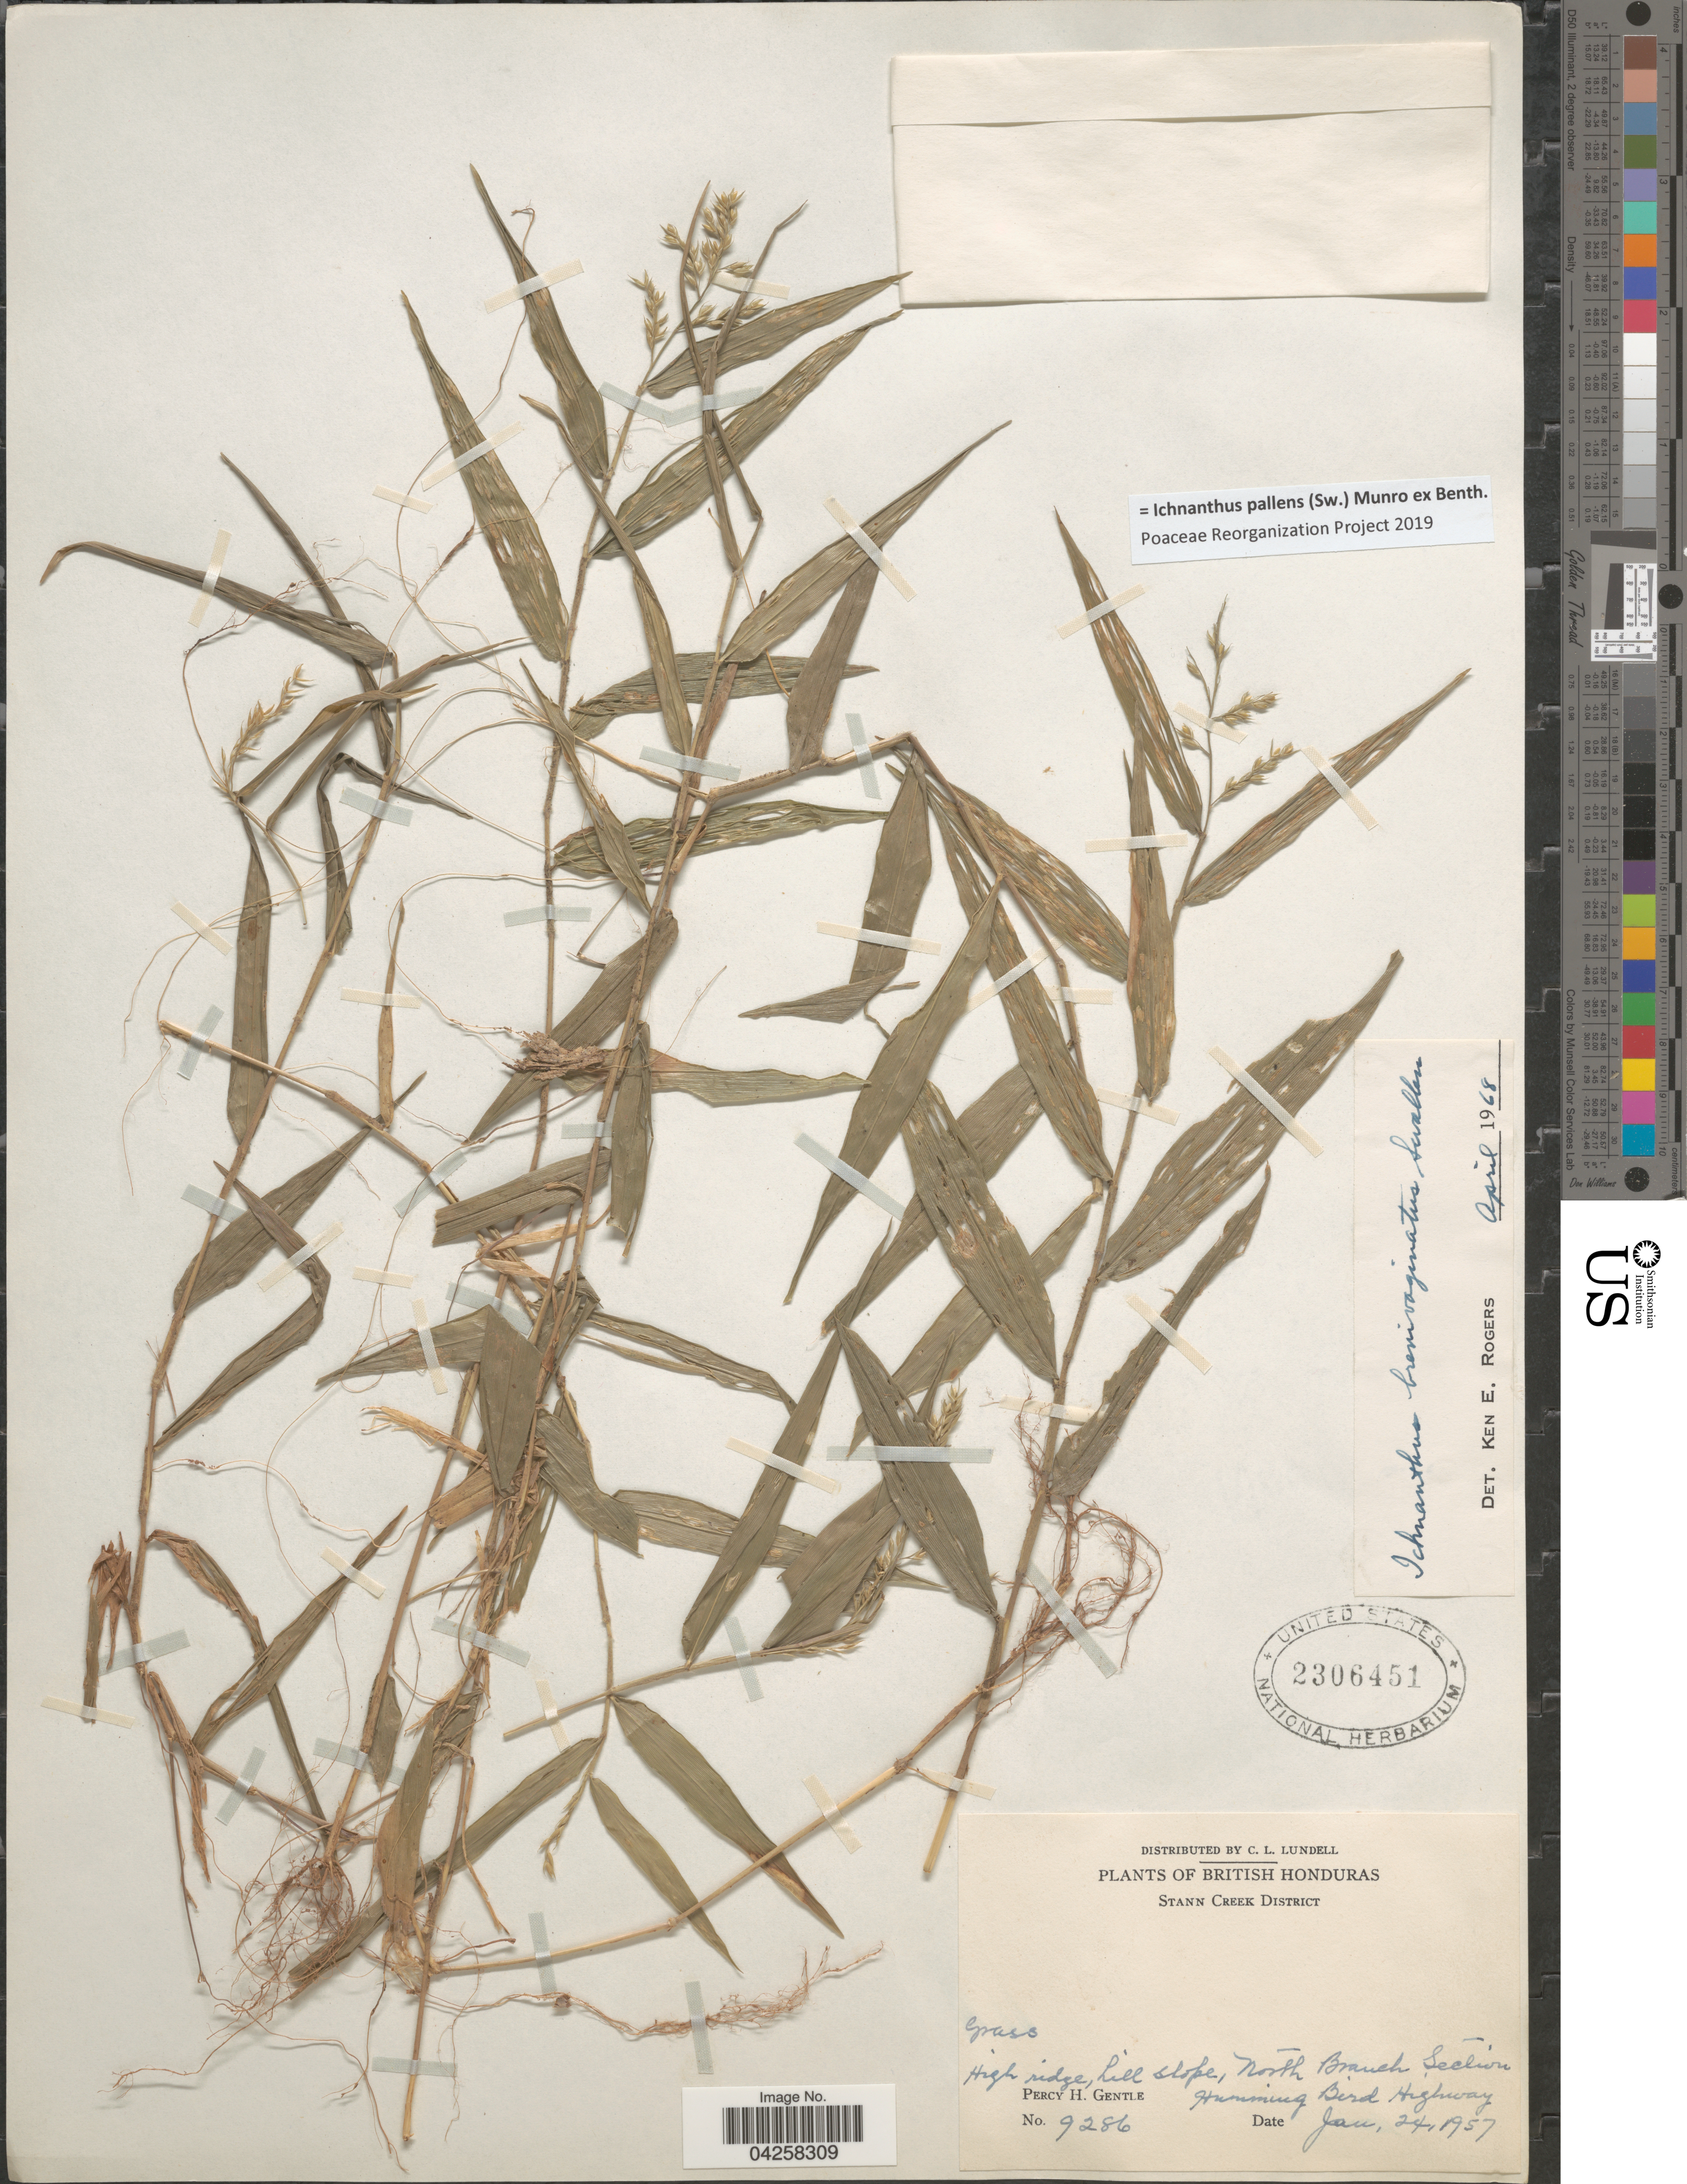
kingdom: Plantae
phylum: Tracheophyta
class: Liliopsida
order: Poales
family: Poaceae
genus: Ichnanthus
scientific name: Ichnanthus pallens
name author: (Sw.) Munro ex Benth.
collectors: P. H. Gentle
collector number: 9286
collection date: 1957-01-24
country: Belize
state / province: Stann Creek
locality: British Honduras. Stann Creek District. High ridge, hill slope, North Branch Section. Humming Bird Highway.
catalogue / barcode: US 2306451